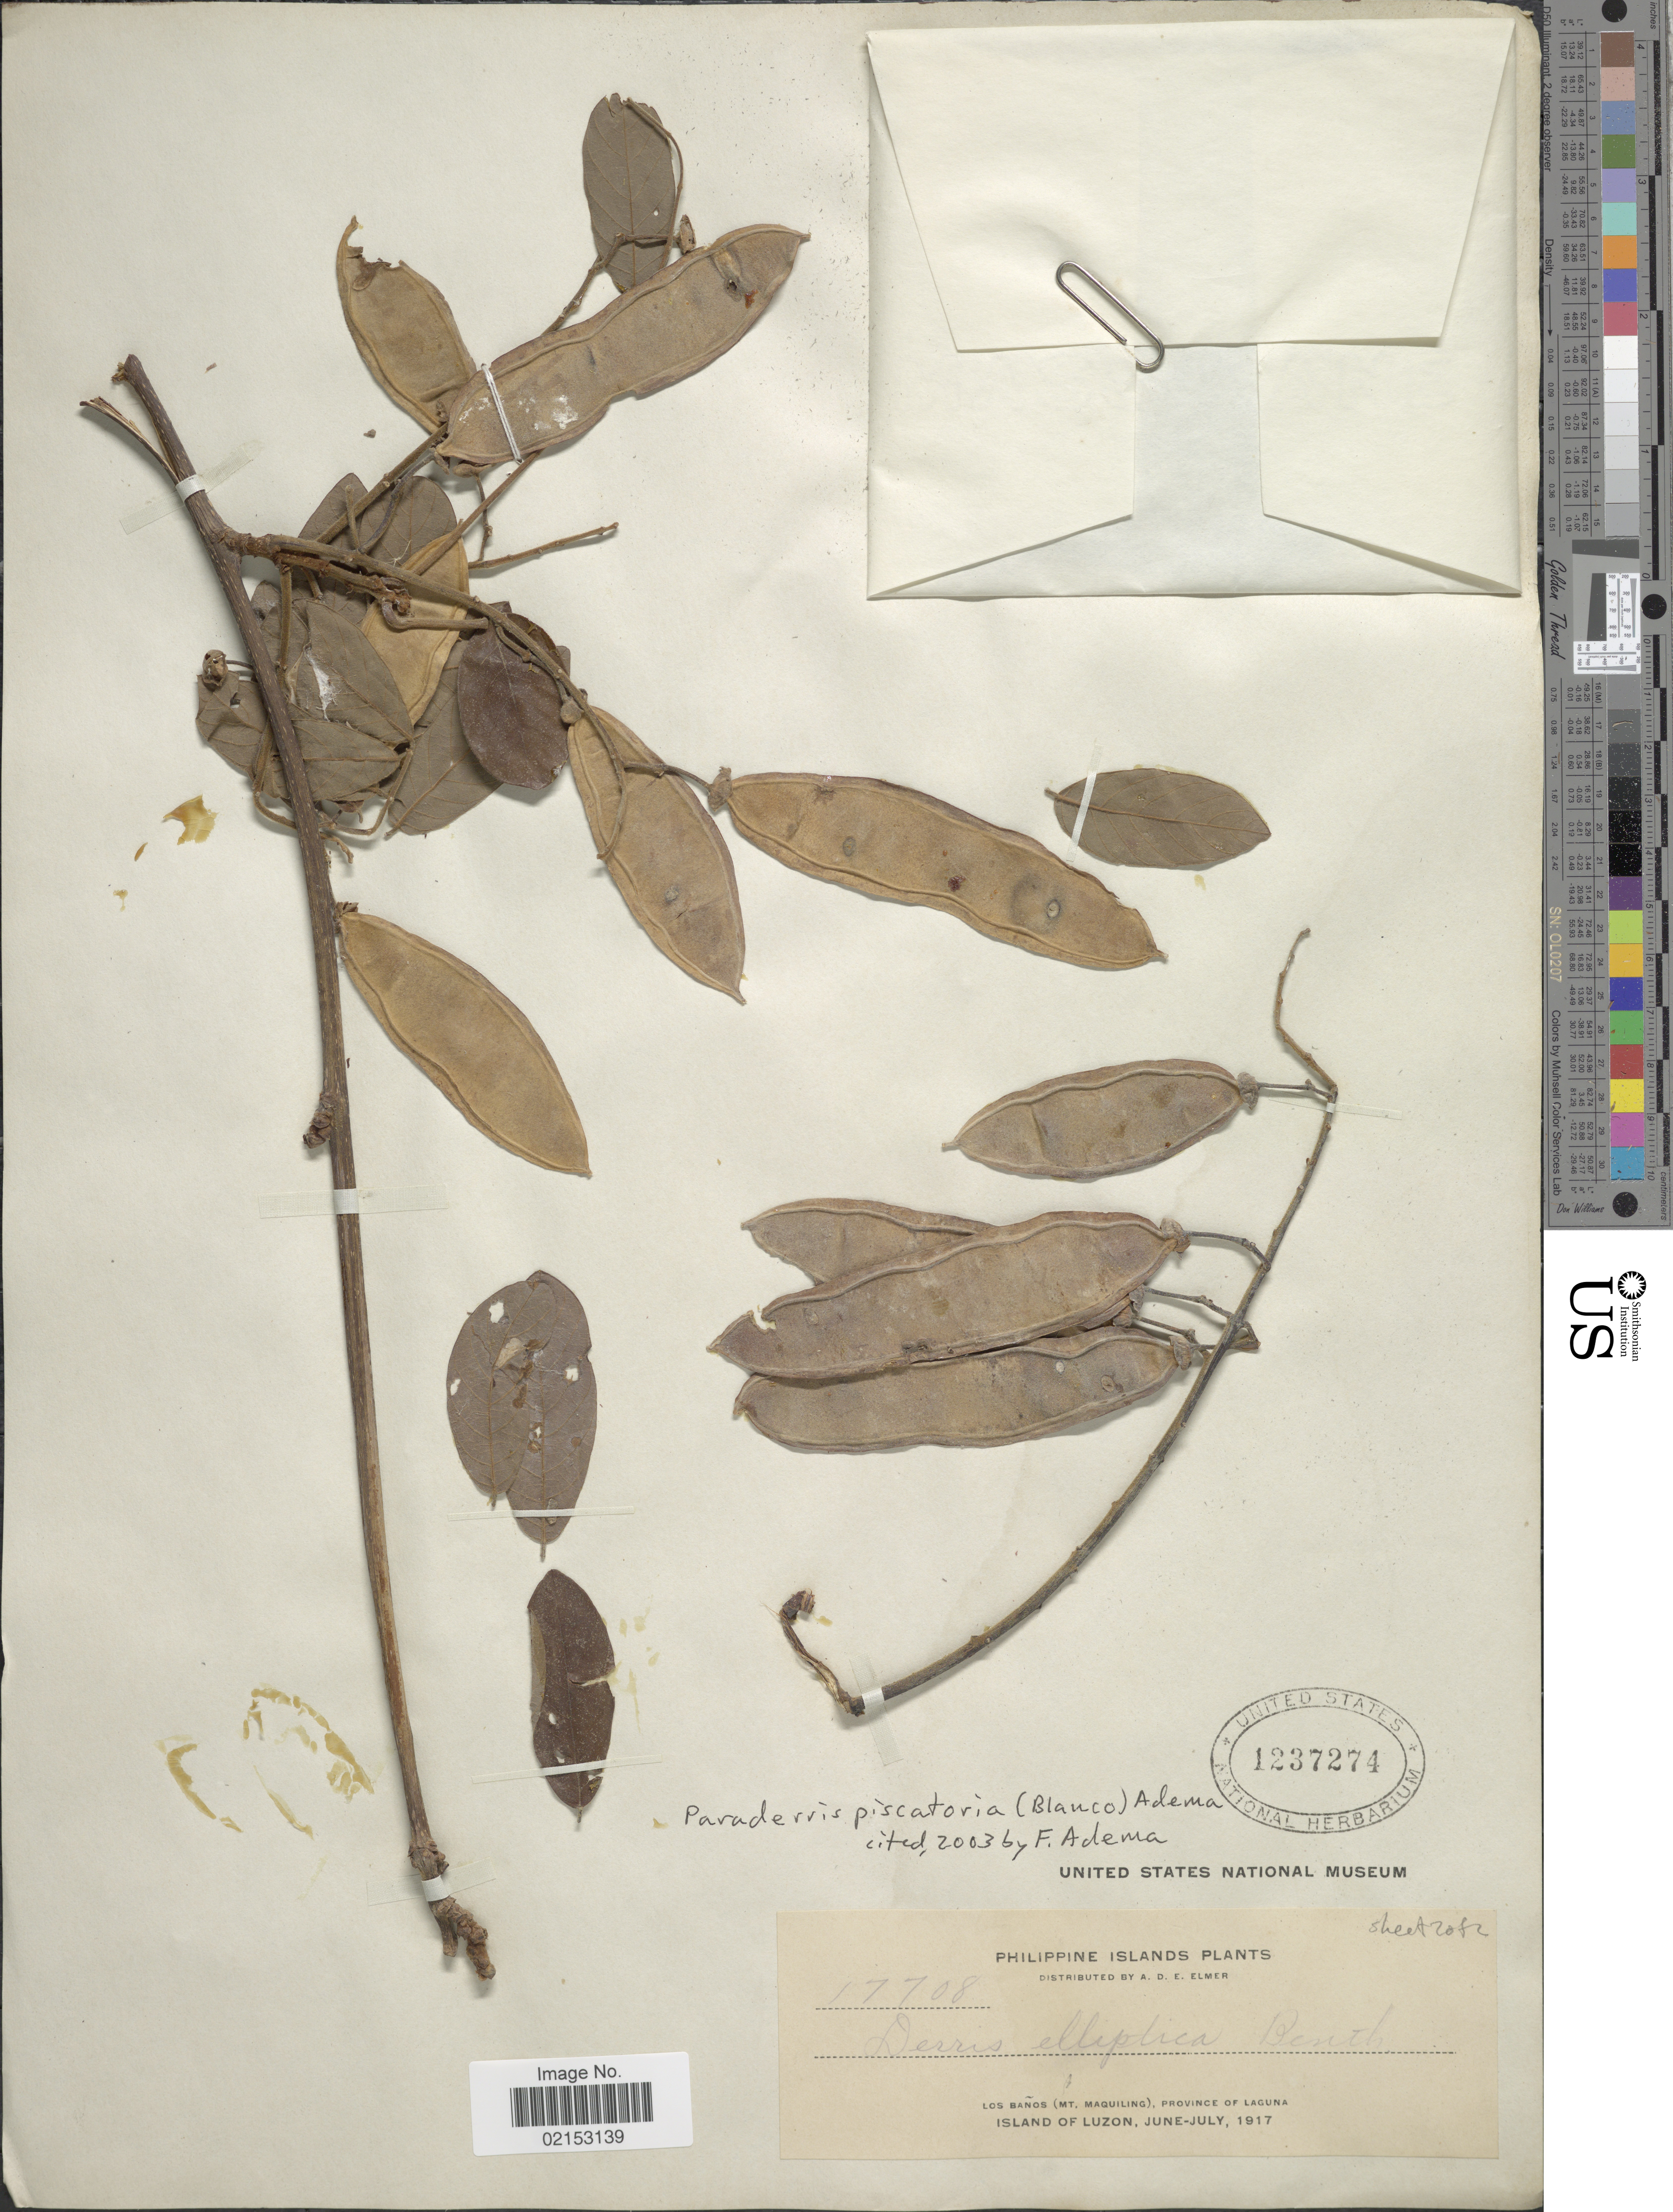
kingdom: Plantae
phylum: Tracheophyta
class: Magnoliopsida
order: Fabales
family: Fabaceae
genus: Derris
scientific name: Derris piscatoria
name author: (Blanco) Sirich. & Adema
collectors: A. D. E. Elmer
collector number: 17708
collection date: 1917-06/1917-07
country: Philippines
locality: Philippine Islands, Los Banos (Mt. Maquiling), Province of Laguna, Island of Luzon.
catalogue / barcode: US 1237274